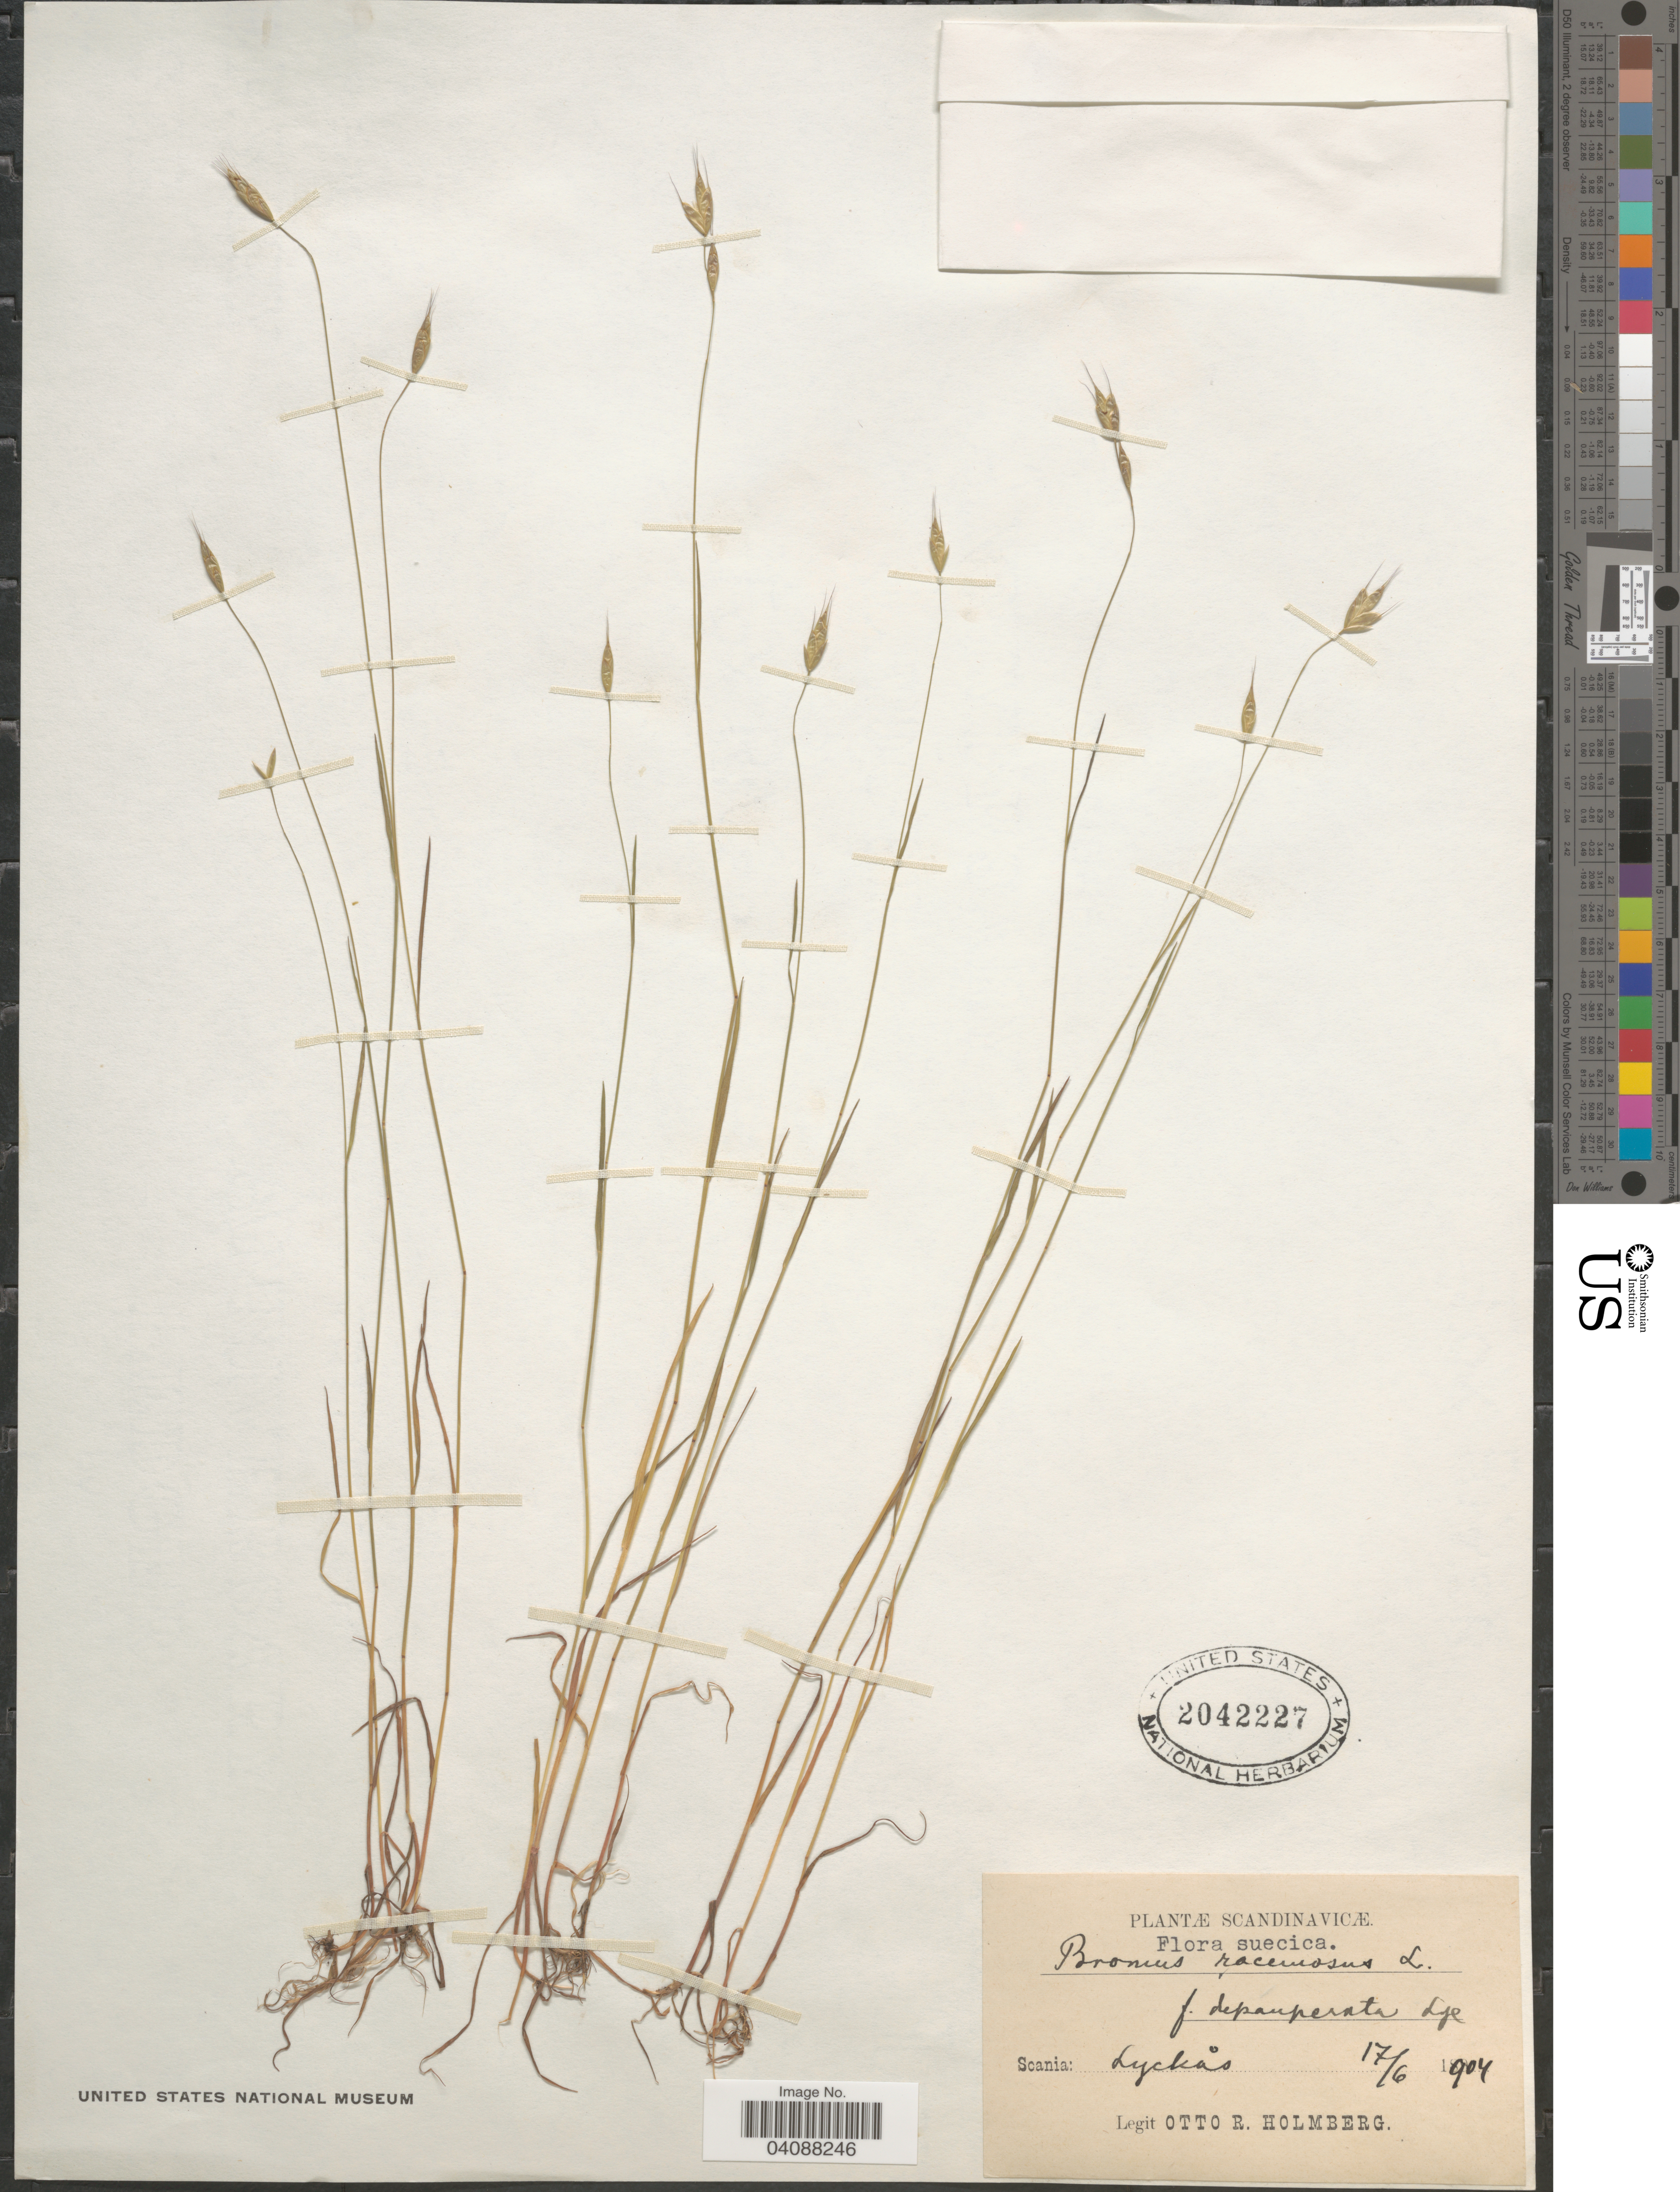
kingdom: Plantae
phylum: Tracheophyta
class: Liliopsida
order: Poales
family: Poaceae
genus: Bromus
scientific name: Bromus racemosus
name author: L.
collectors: O. Holmberg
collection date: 1904-06-17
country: Sweden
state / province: Skåne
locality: Scandinavicæ. Suecica. Scania: Lyckås.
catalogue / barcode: US 2042227